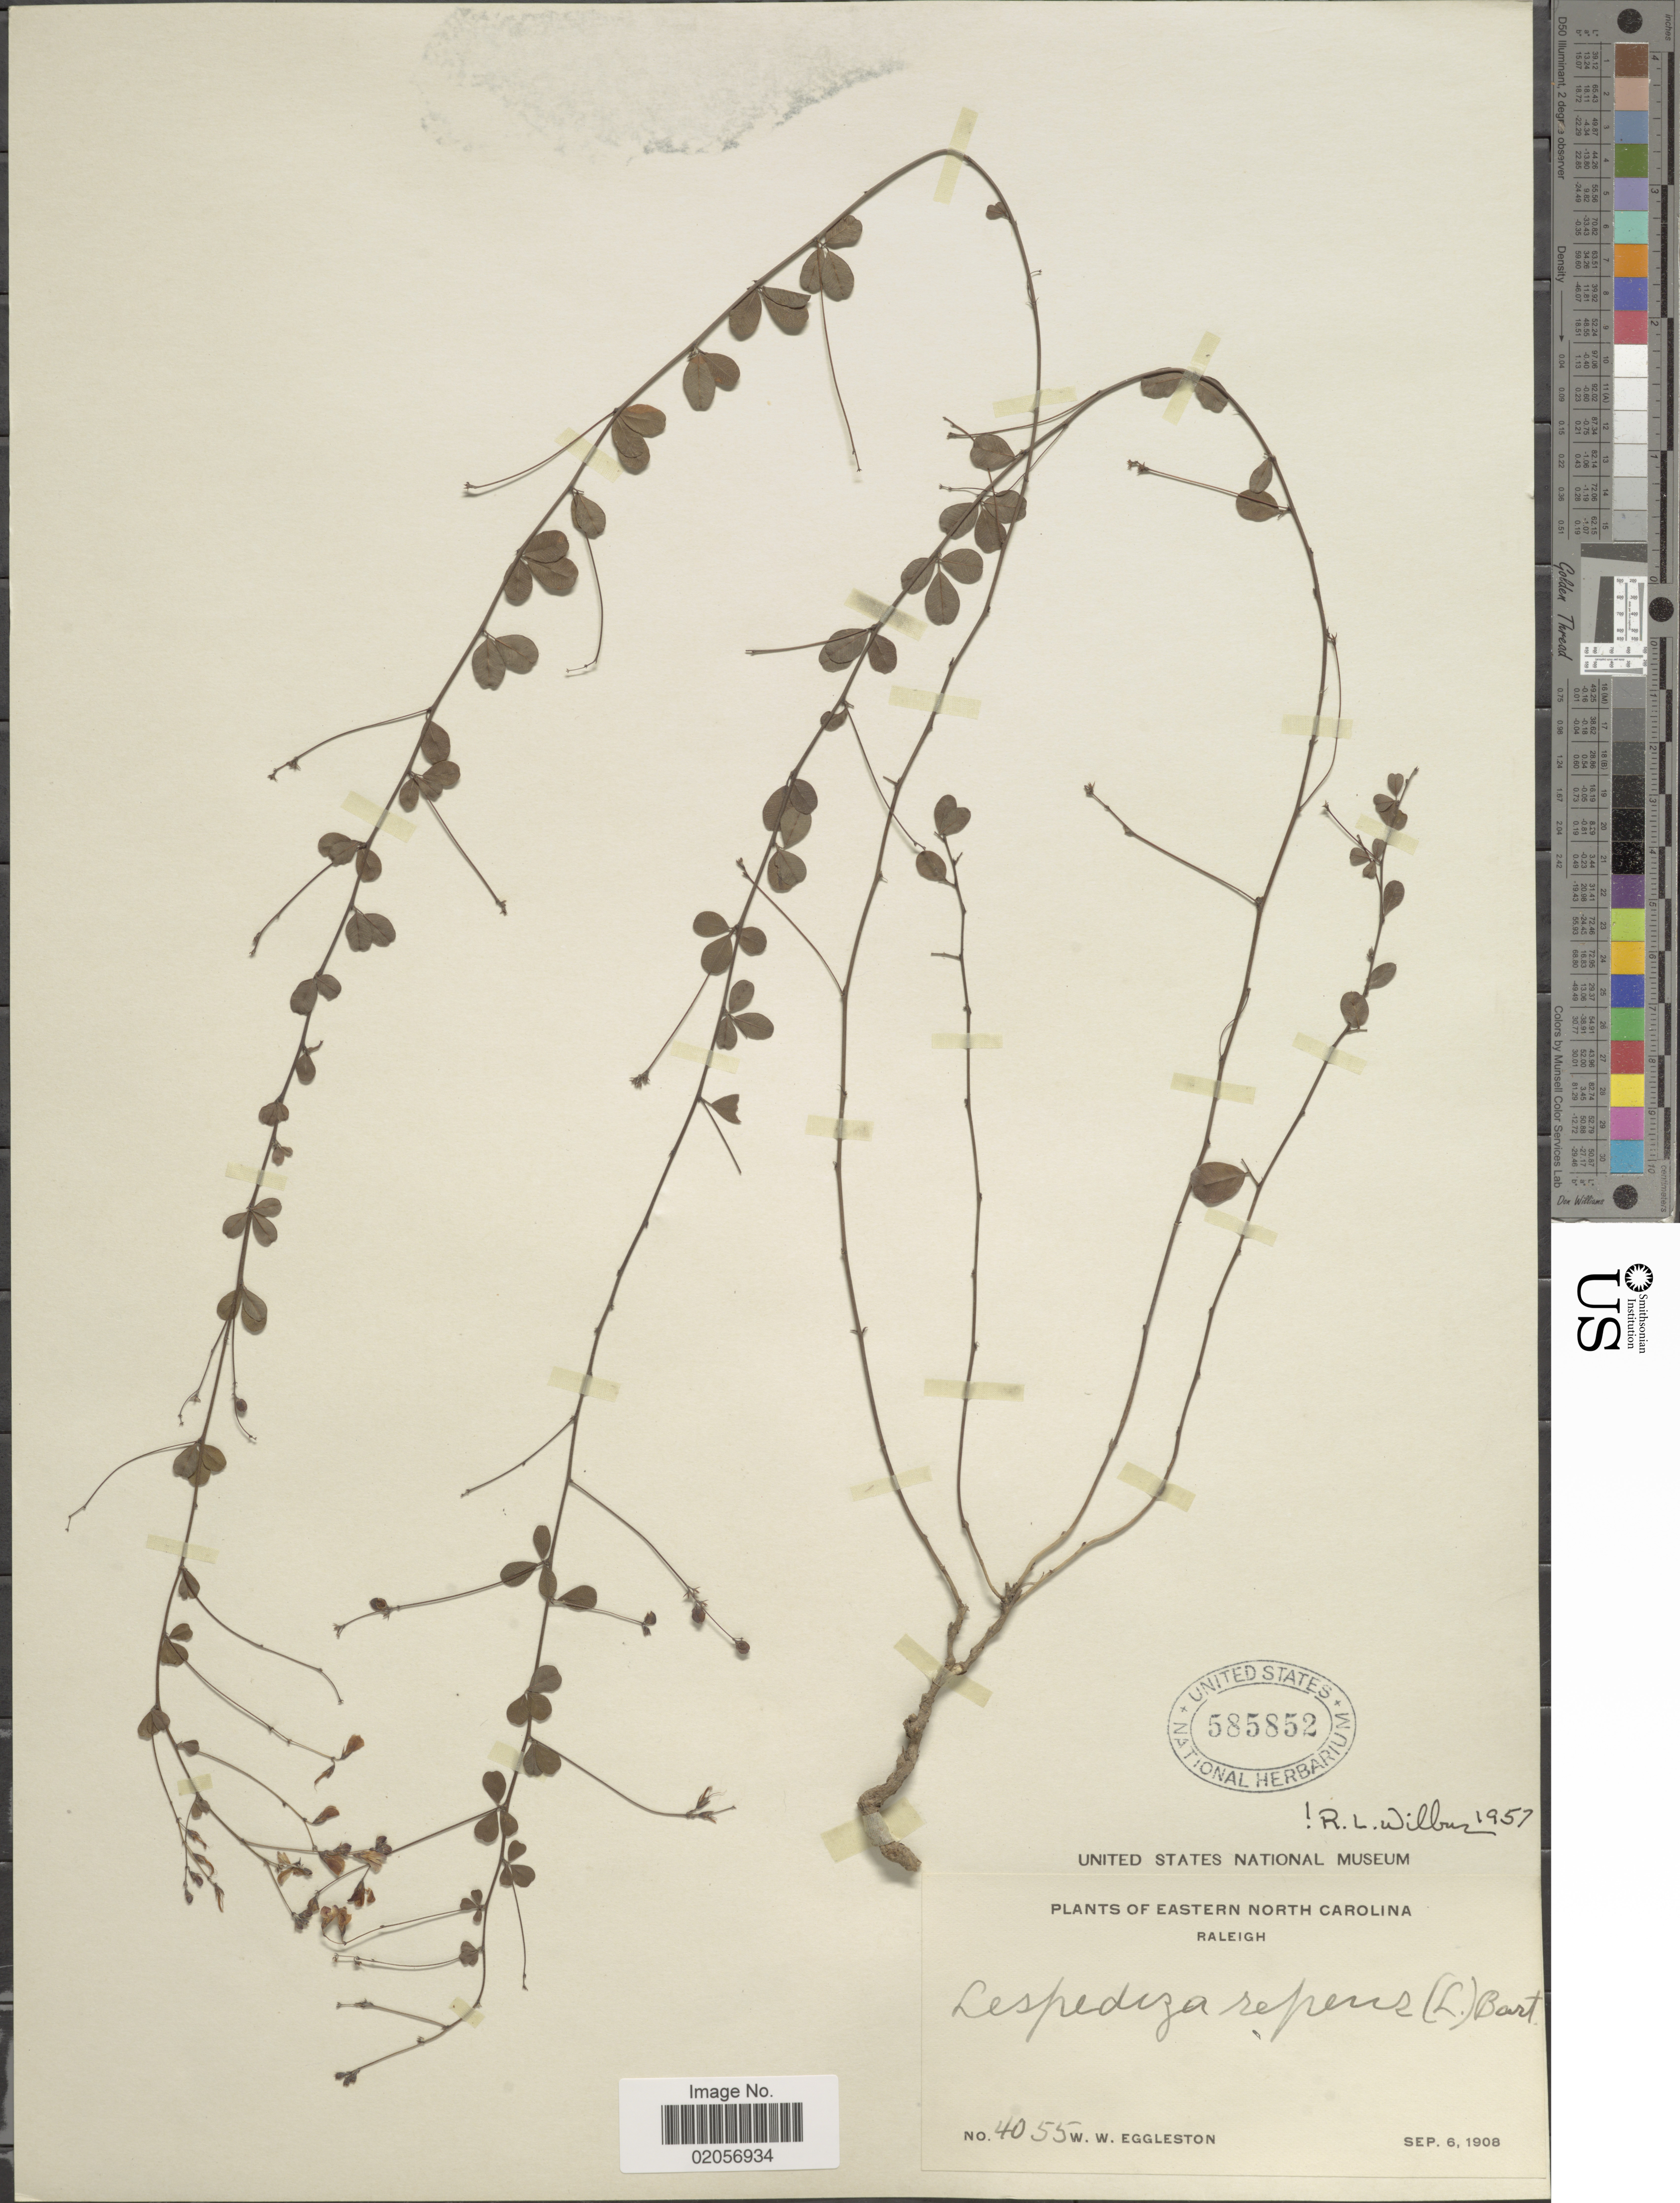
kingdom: Plantae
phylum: Tracheophyta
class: Magnoliopsida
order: Fabales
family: Fabaceae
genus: Lespedeza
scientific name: Lespedeza repens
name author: (L.) W.P.C. Barton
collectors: W. W. Eggleston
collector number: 4055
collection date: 1908-09-06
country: United States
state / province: North Carolina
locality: Raleigh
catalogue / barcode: US 585852